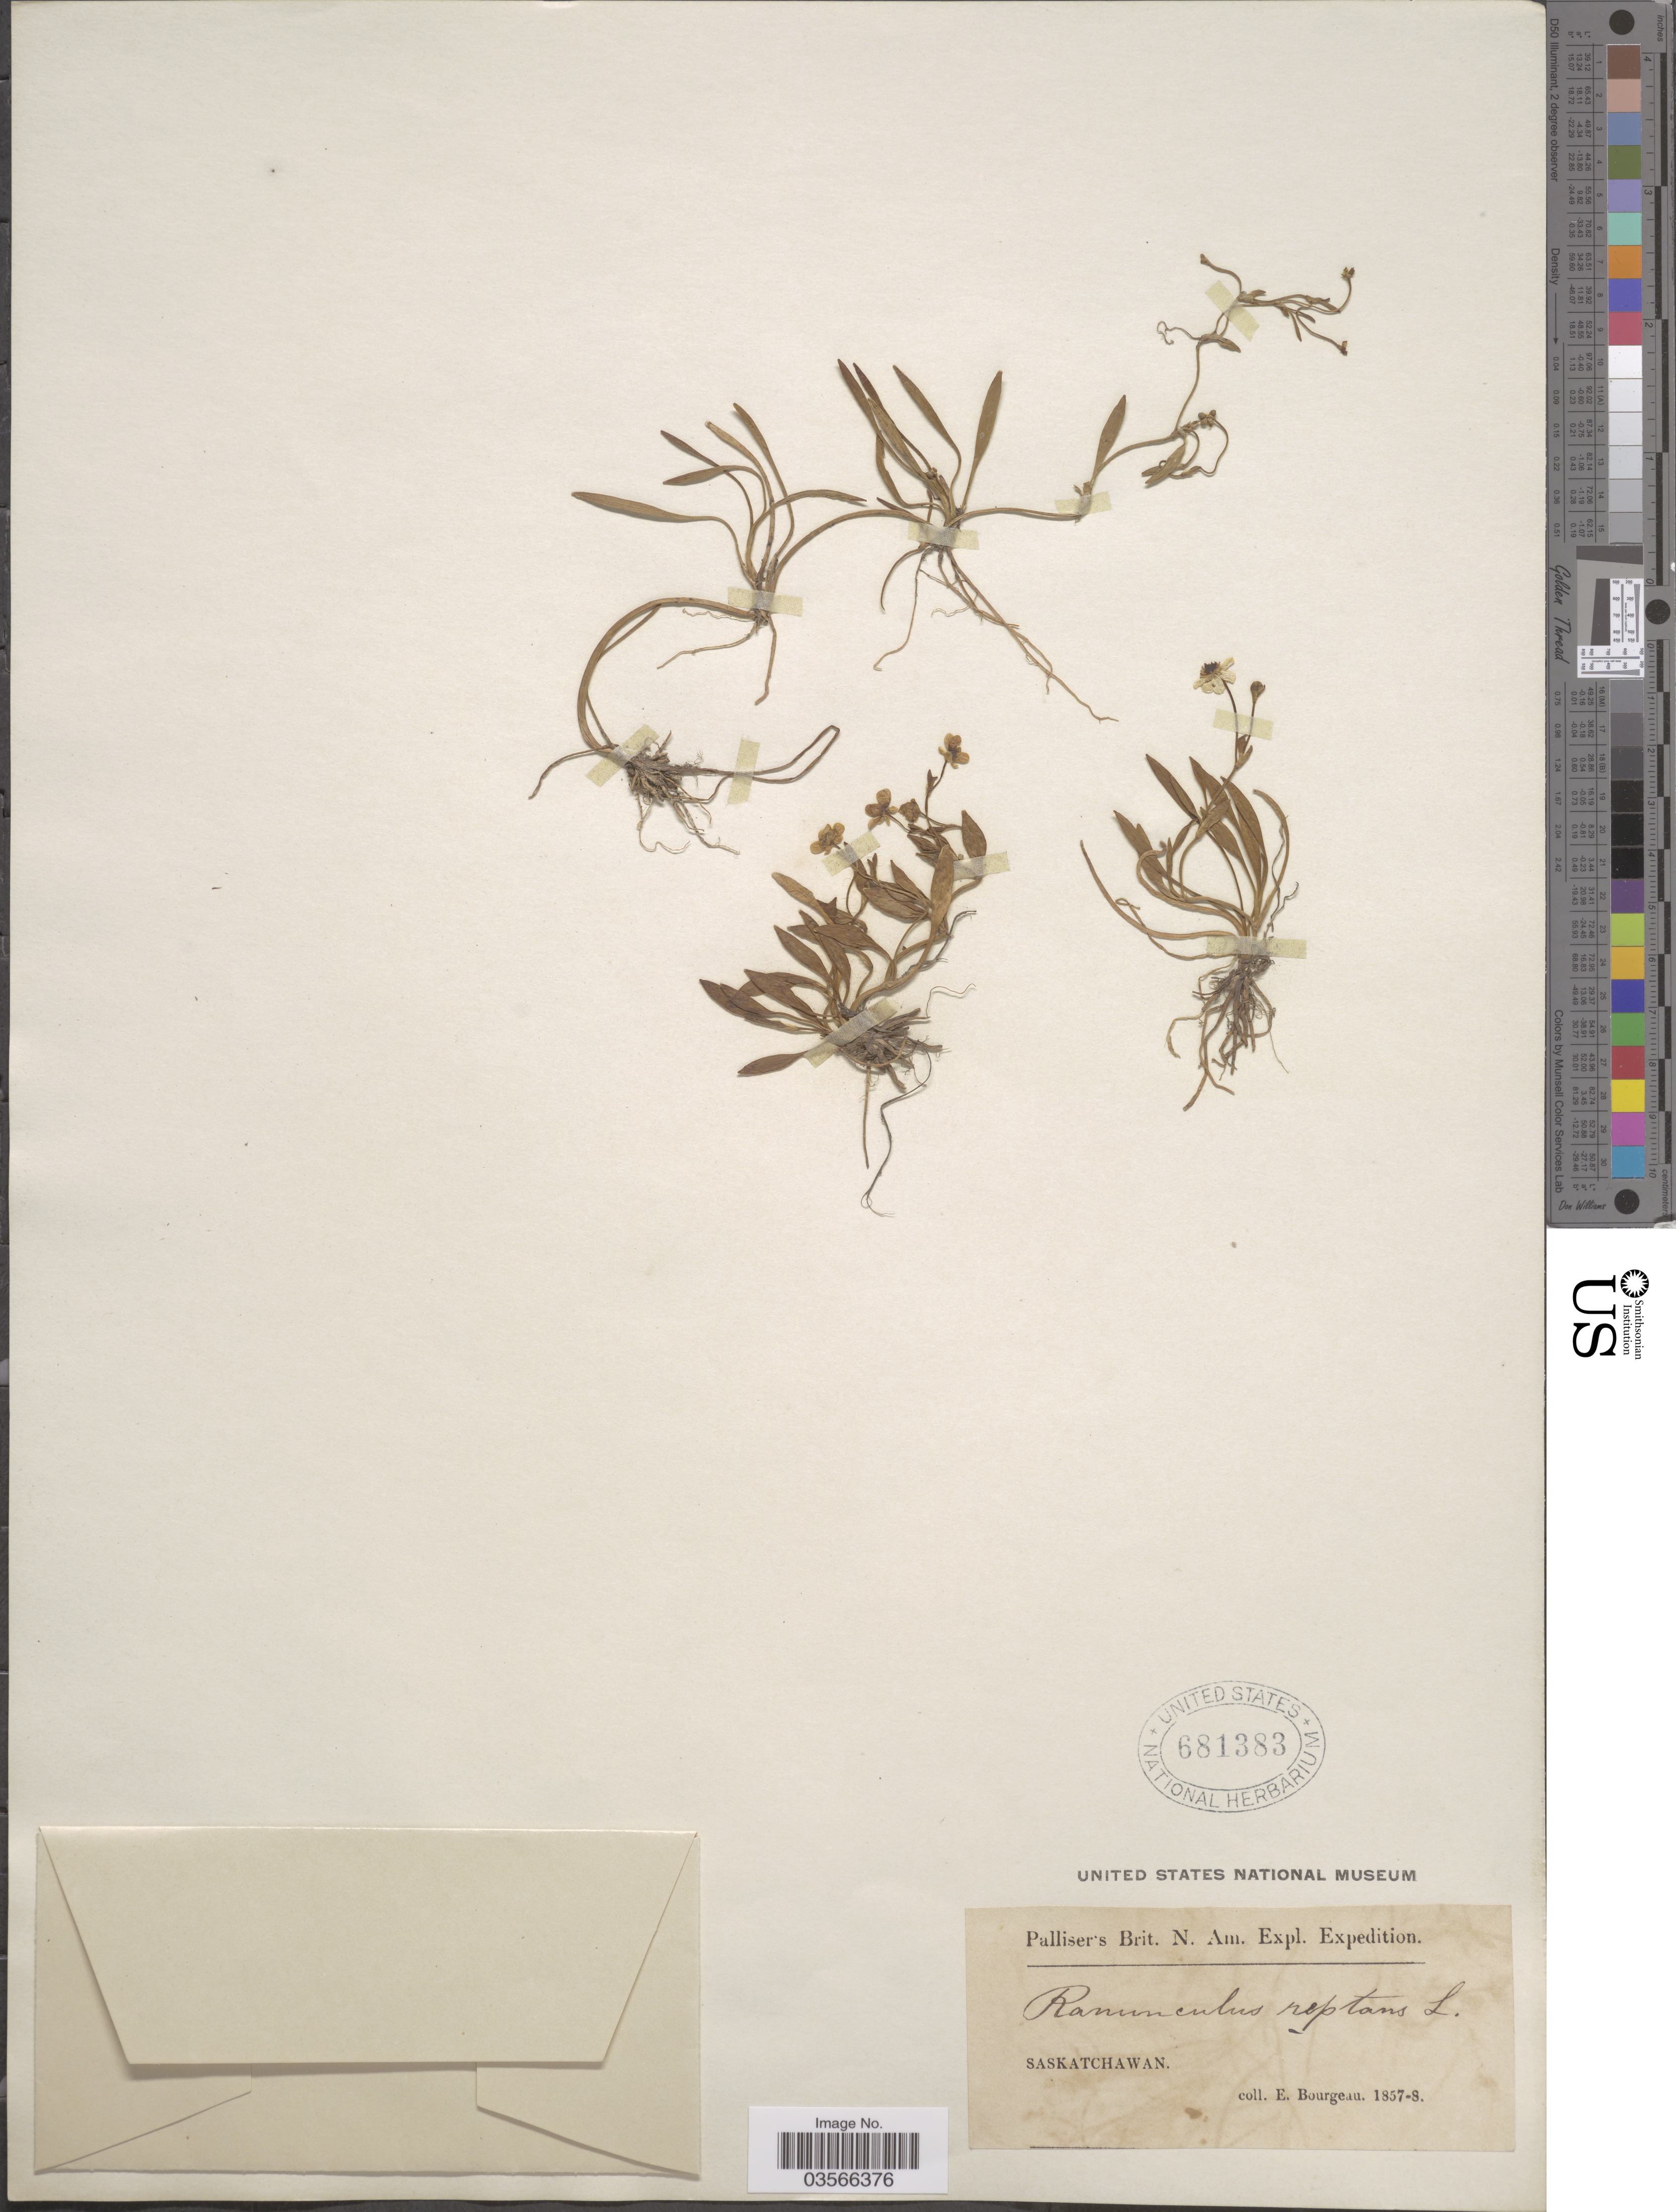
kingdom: Plantae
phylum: Tracheophyta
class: Magnoliopsida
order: Ranunculales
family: Ranunculaceae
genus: Ranunculus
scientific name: Ranunculus flammula var. filiformis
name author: (Michx.) Hook.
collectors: E. Bourgeau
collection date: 1857/1858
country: Canada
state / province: Saskatchewan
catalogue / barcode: US 681383